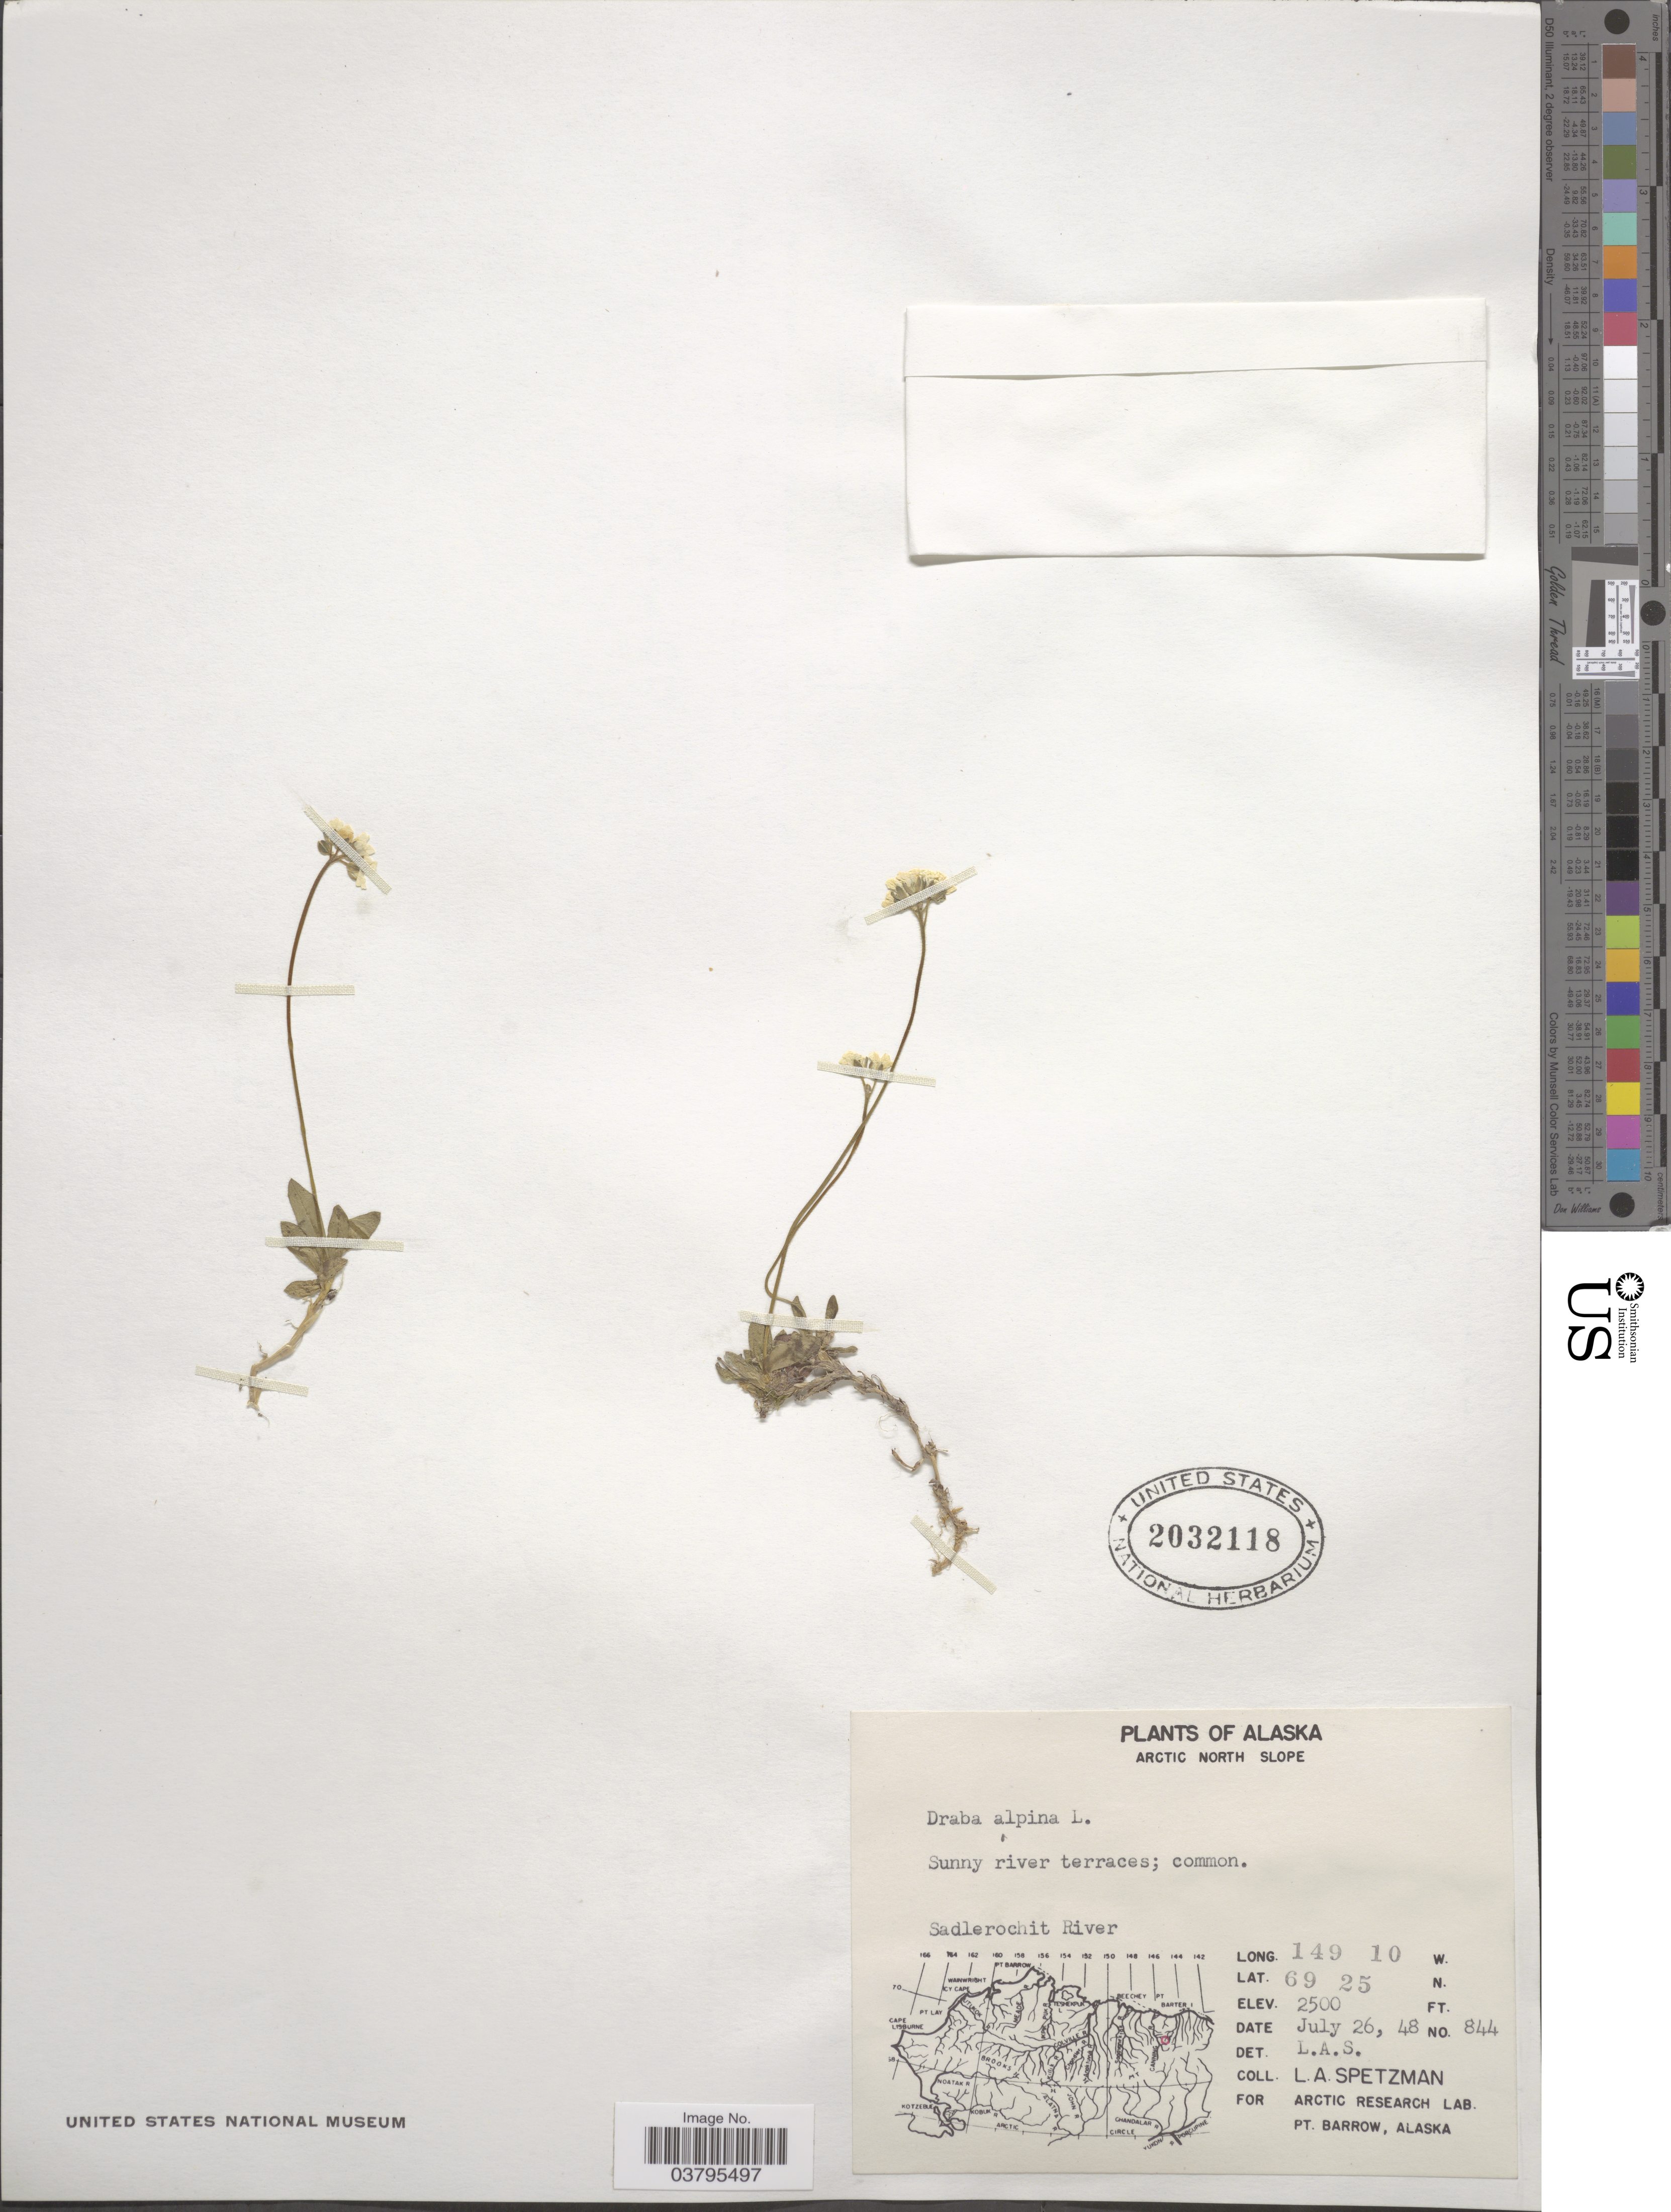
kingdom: Plantae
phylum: Tracheophyta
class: Magnoliopsida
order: Brassicales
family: Brassicaceae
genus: Draba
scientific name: Draba alpina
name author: L.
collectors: L. Spetzman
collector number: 844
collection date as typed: Transcribed d/m/y: 26/7/48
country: United States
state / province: Alaska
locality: Arctic North Slope. Sadlerochit River.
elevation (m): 762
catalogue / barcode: US 2032118